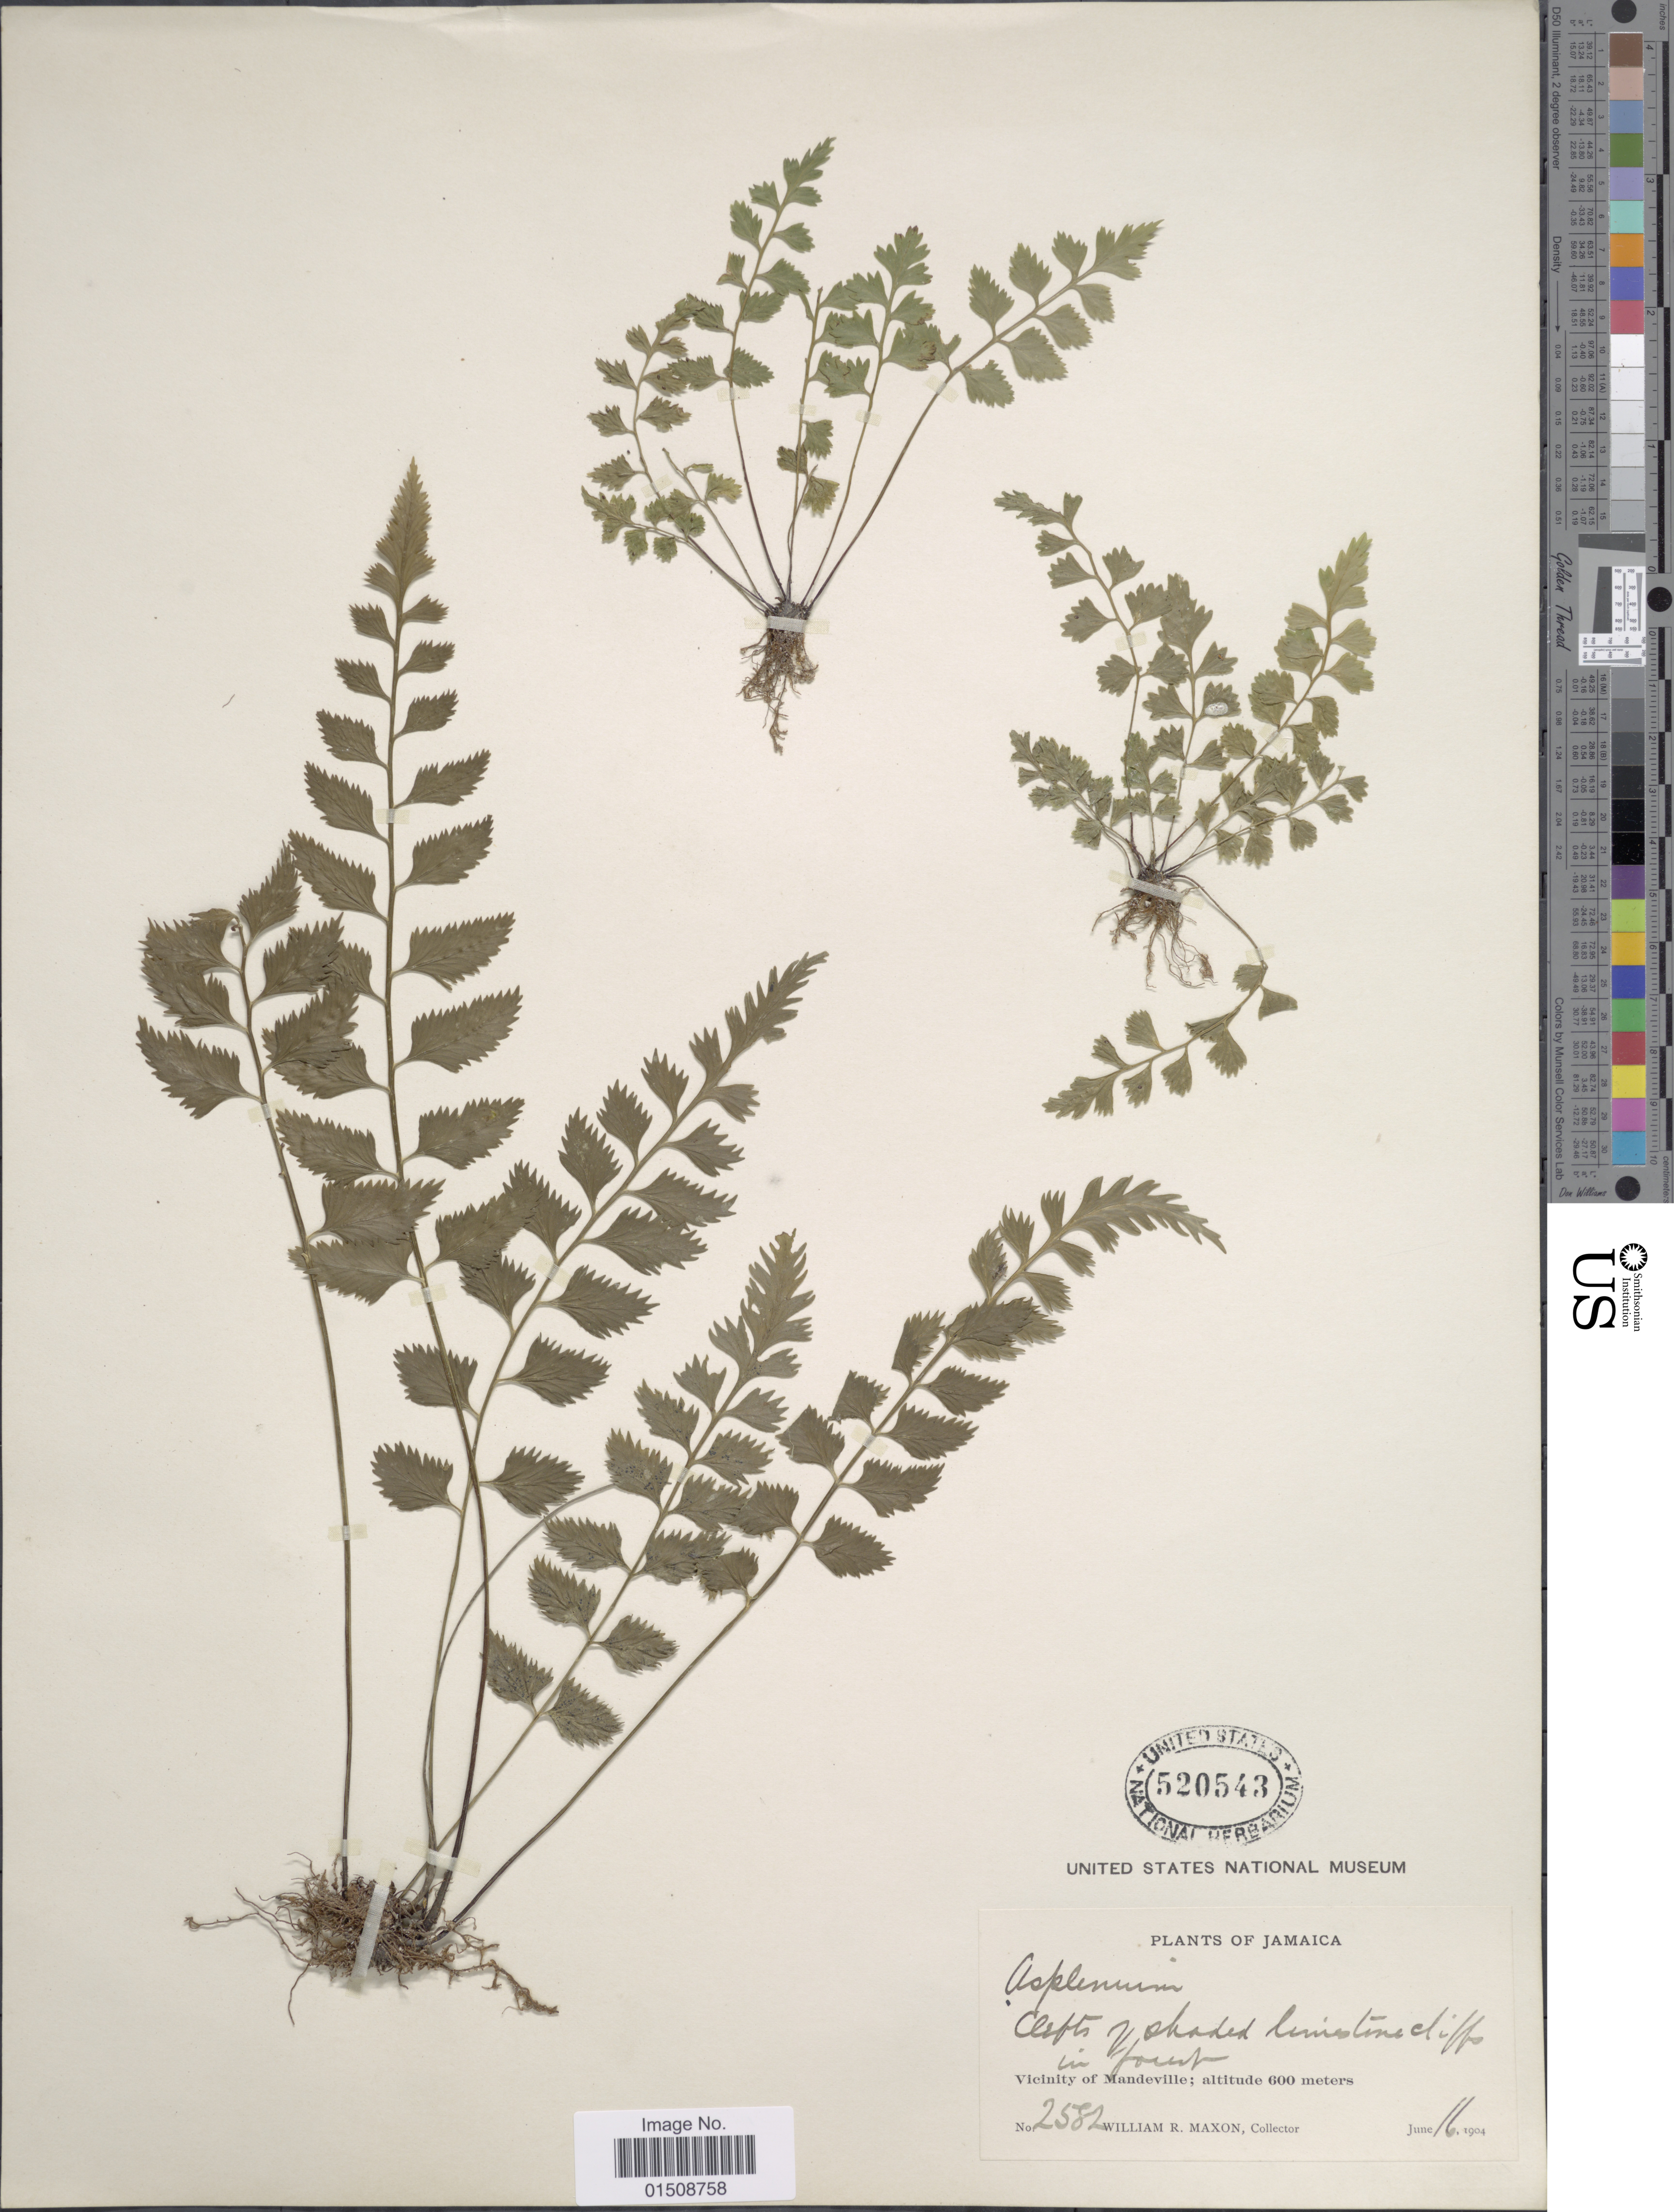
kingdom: Plantae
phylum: Tracheophyta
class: Polypodiopsida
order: Polypodiales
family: Aspleniaceae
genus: Asplenium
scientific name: Asplenium duale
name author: Jenman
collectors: W. R. Maxon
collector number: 2582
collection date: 1904-06-16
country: Jamaica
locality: Vicinity of Mandeville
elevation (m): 600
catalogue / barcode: US 520543